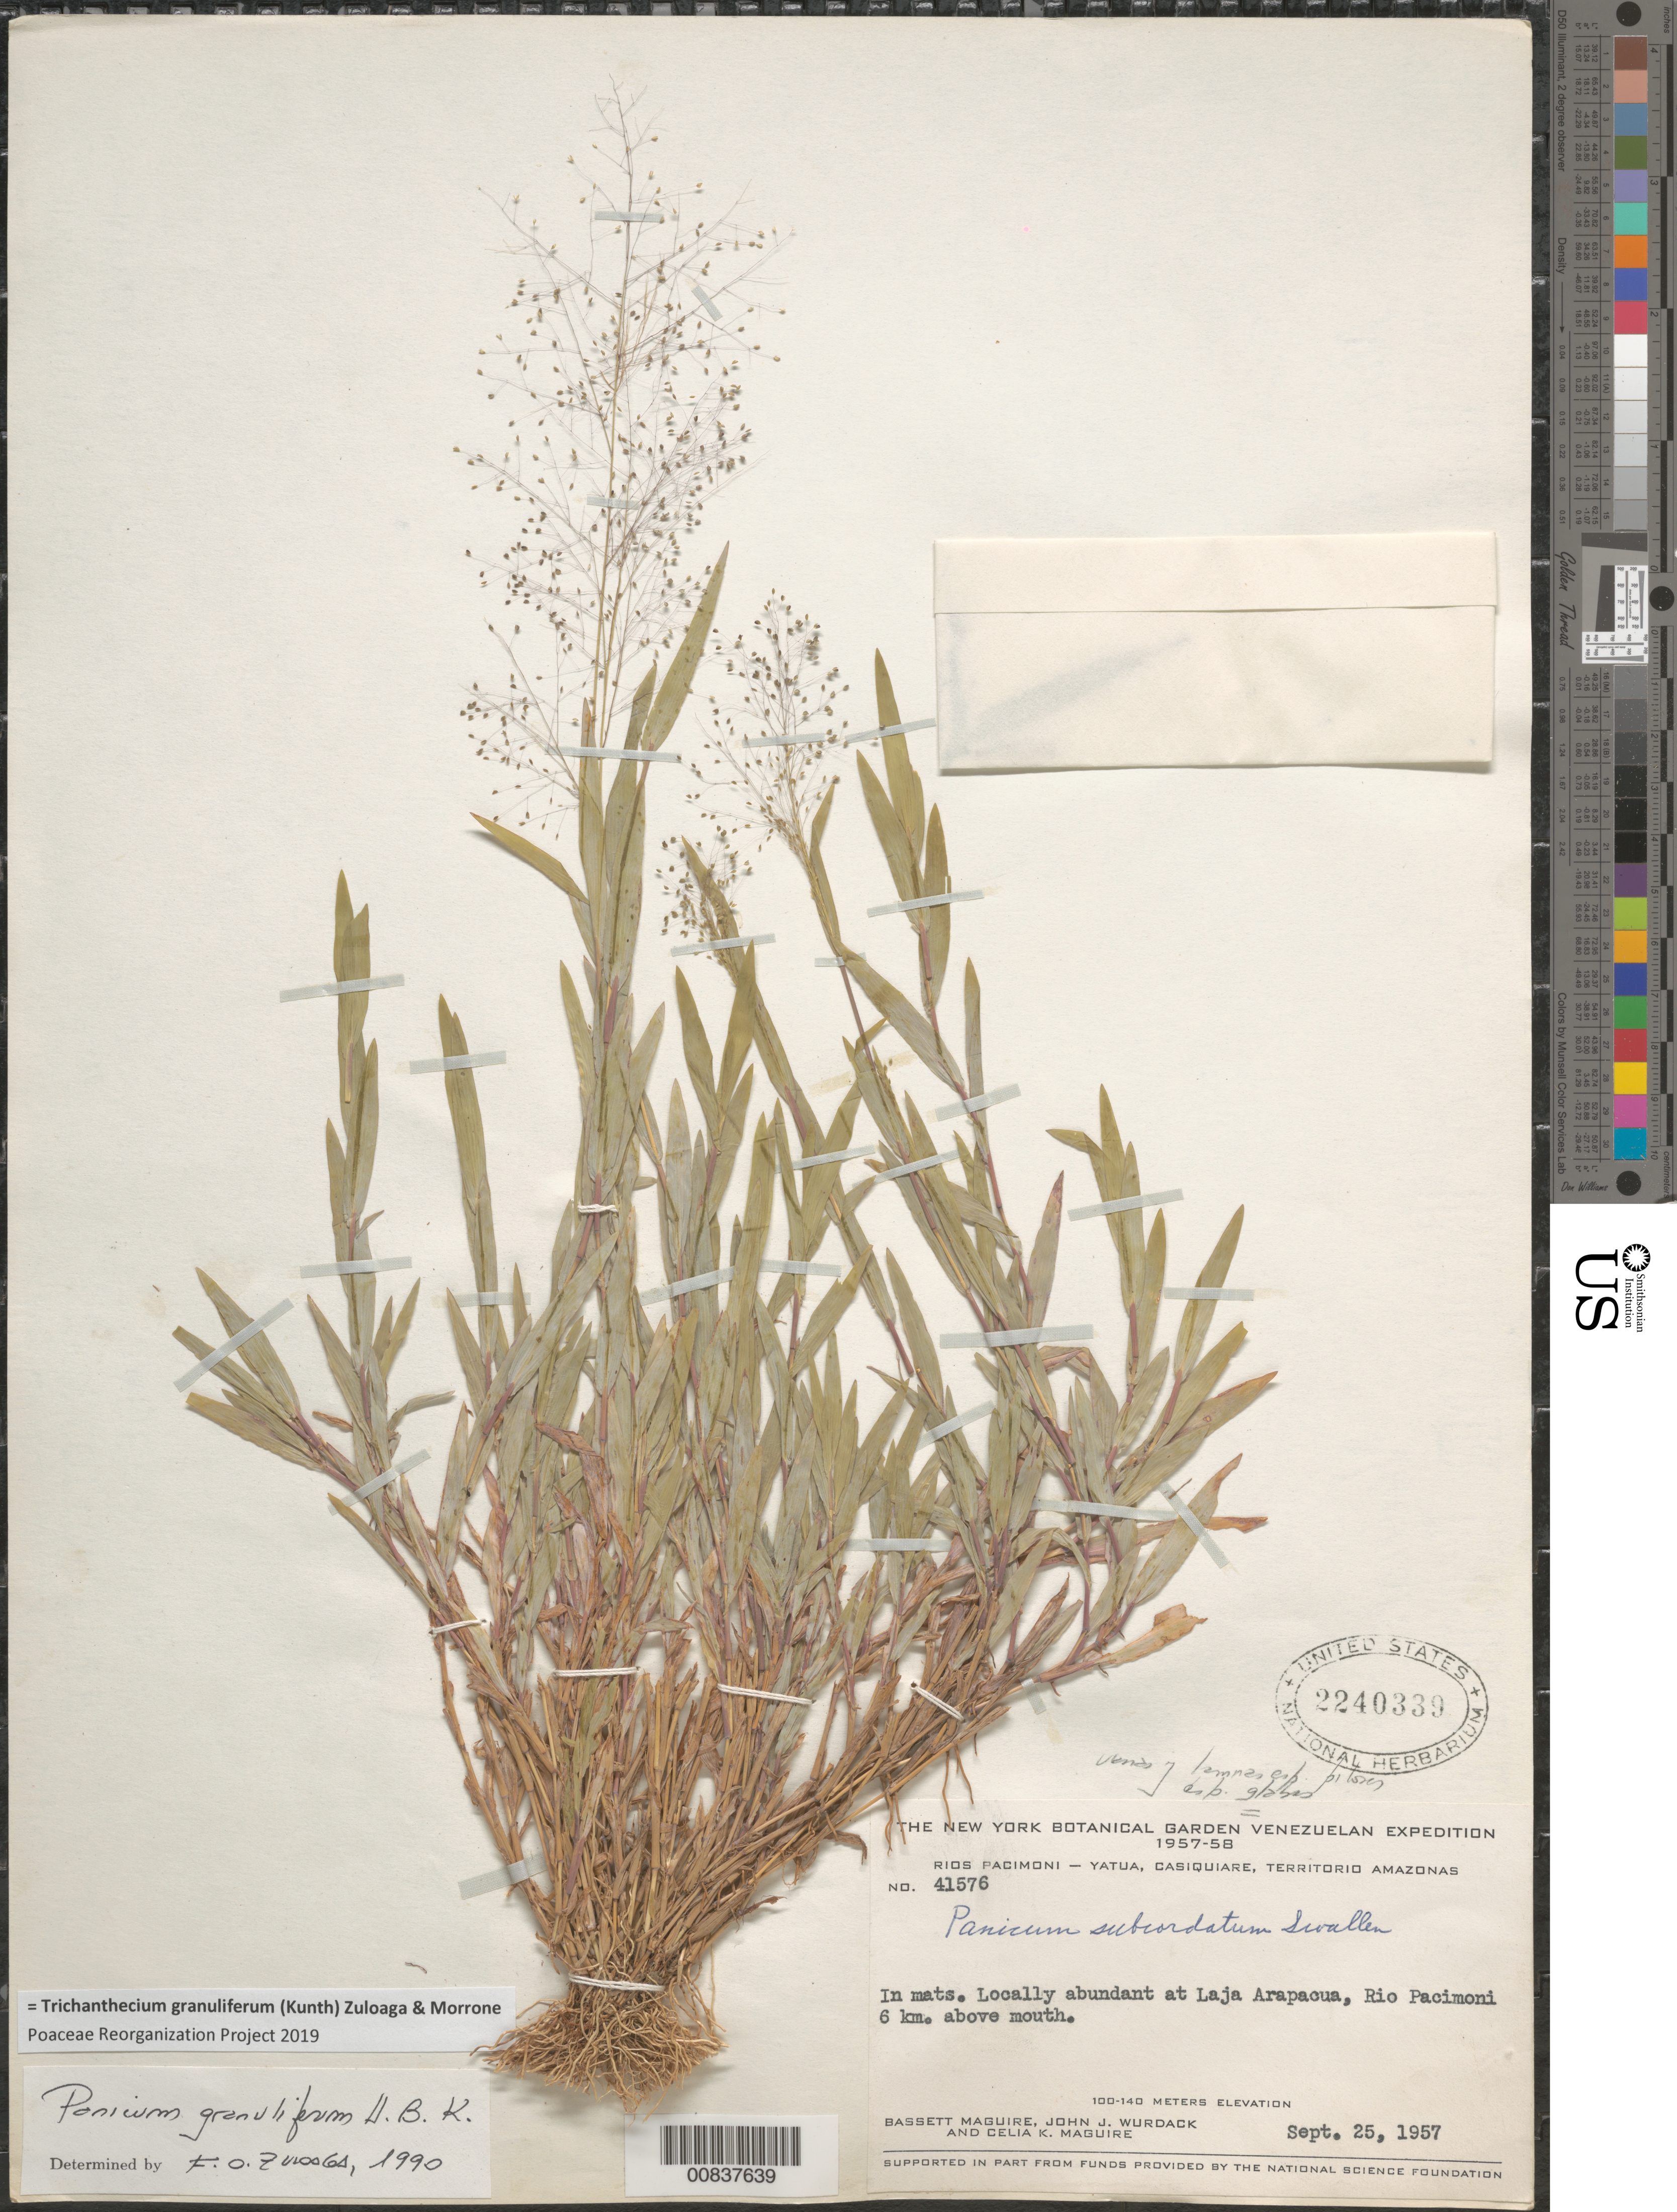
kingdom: Plantae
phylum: Tracheophyta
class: Liliopsida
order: Poales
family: Poaceae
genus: Trichanthecium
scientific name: Trichanthecium granuliferum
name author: (Kunth) Zuloaga & Morrone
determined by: Poaceae Reorganization Project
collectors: B. Maguire, J. J. Wurdack & C. K. Maguire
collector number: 41576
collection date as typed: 25-Sep-57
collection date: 1957-09-25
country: Venezuela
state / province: Amazonas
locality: Laja Arapacua, Río Pacimoni, 6 km above mouth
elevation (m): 100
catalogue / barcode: US 2240339